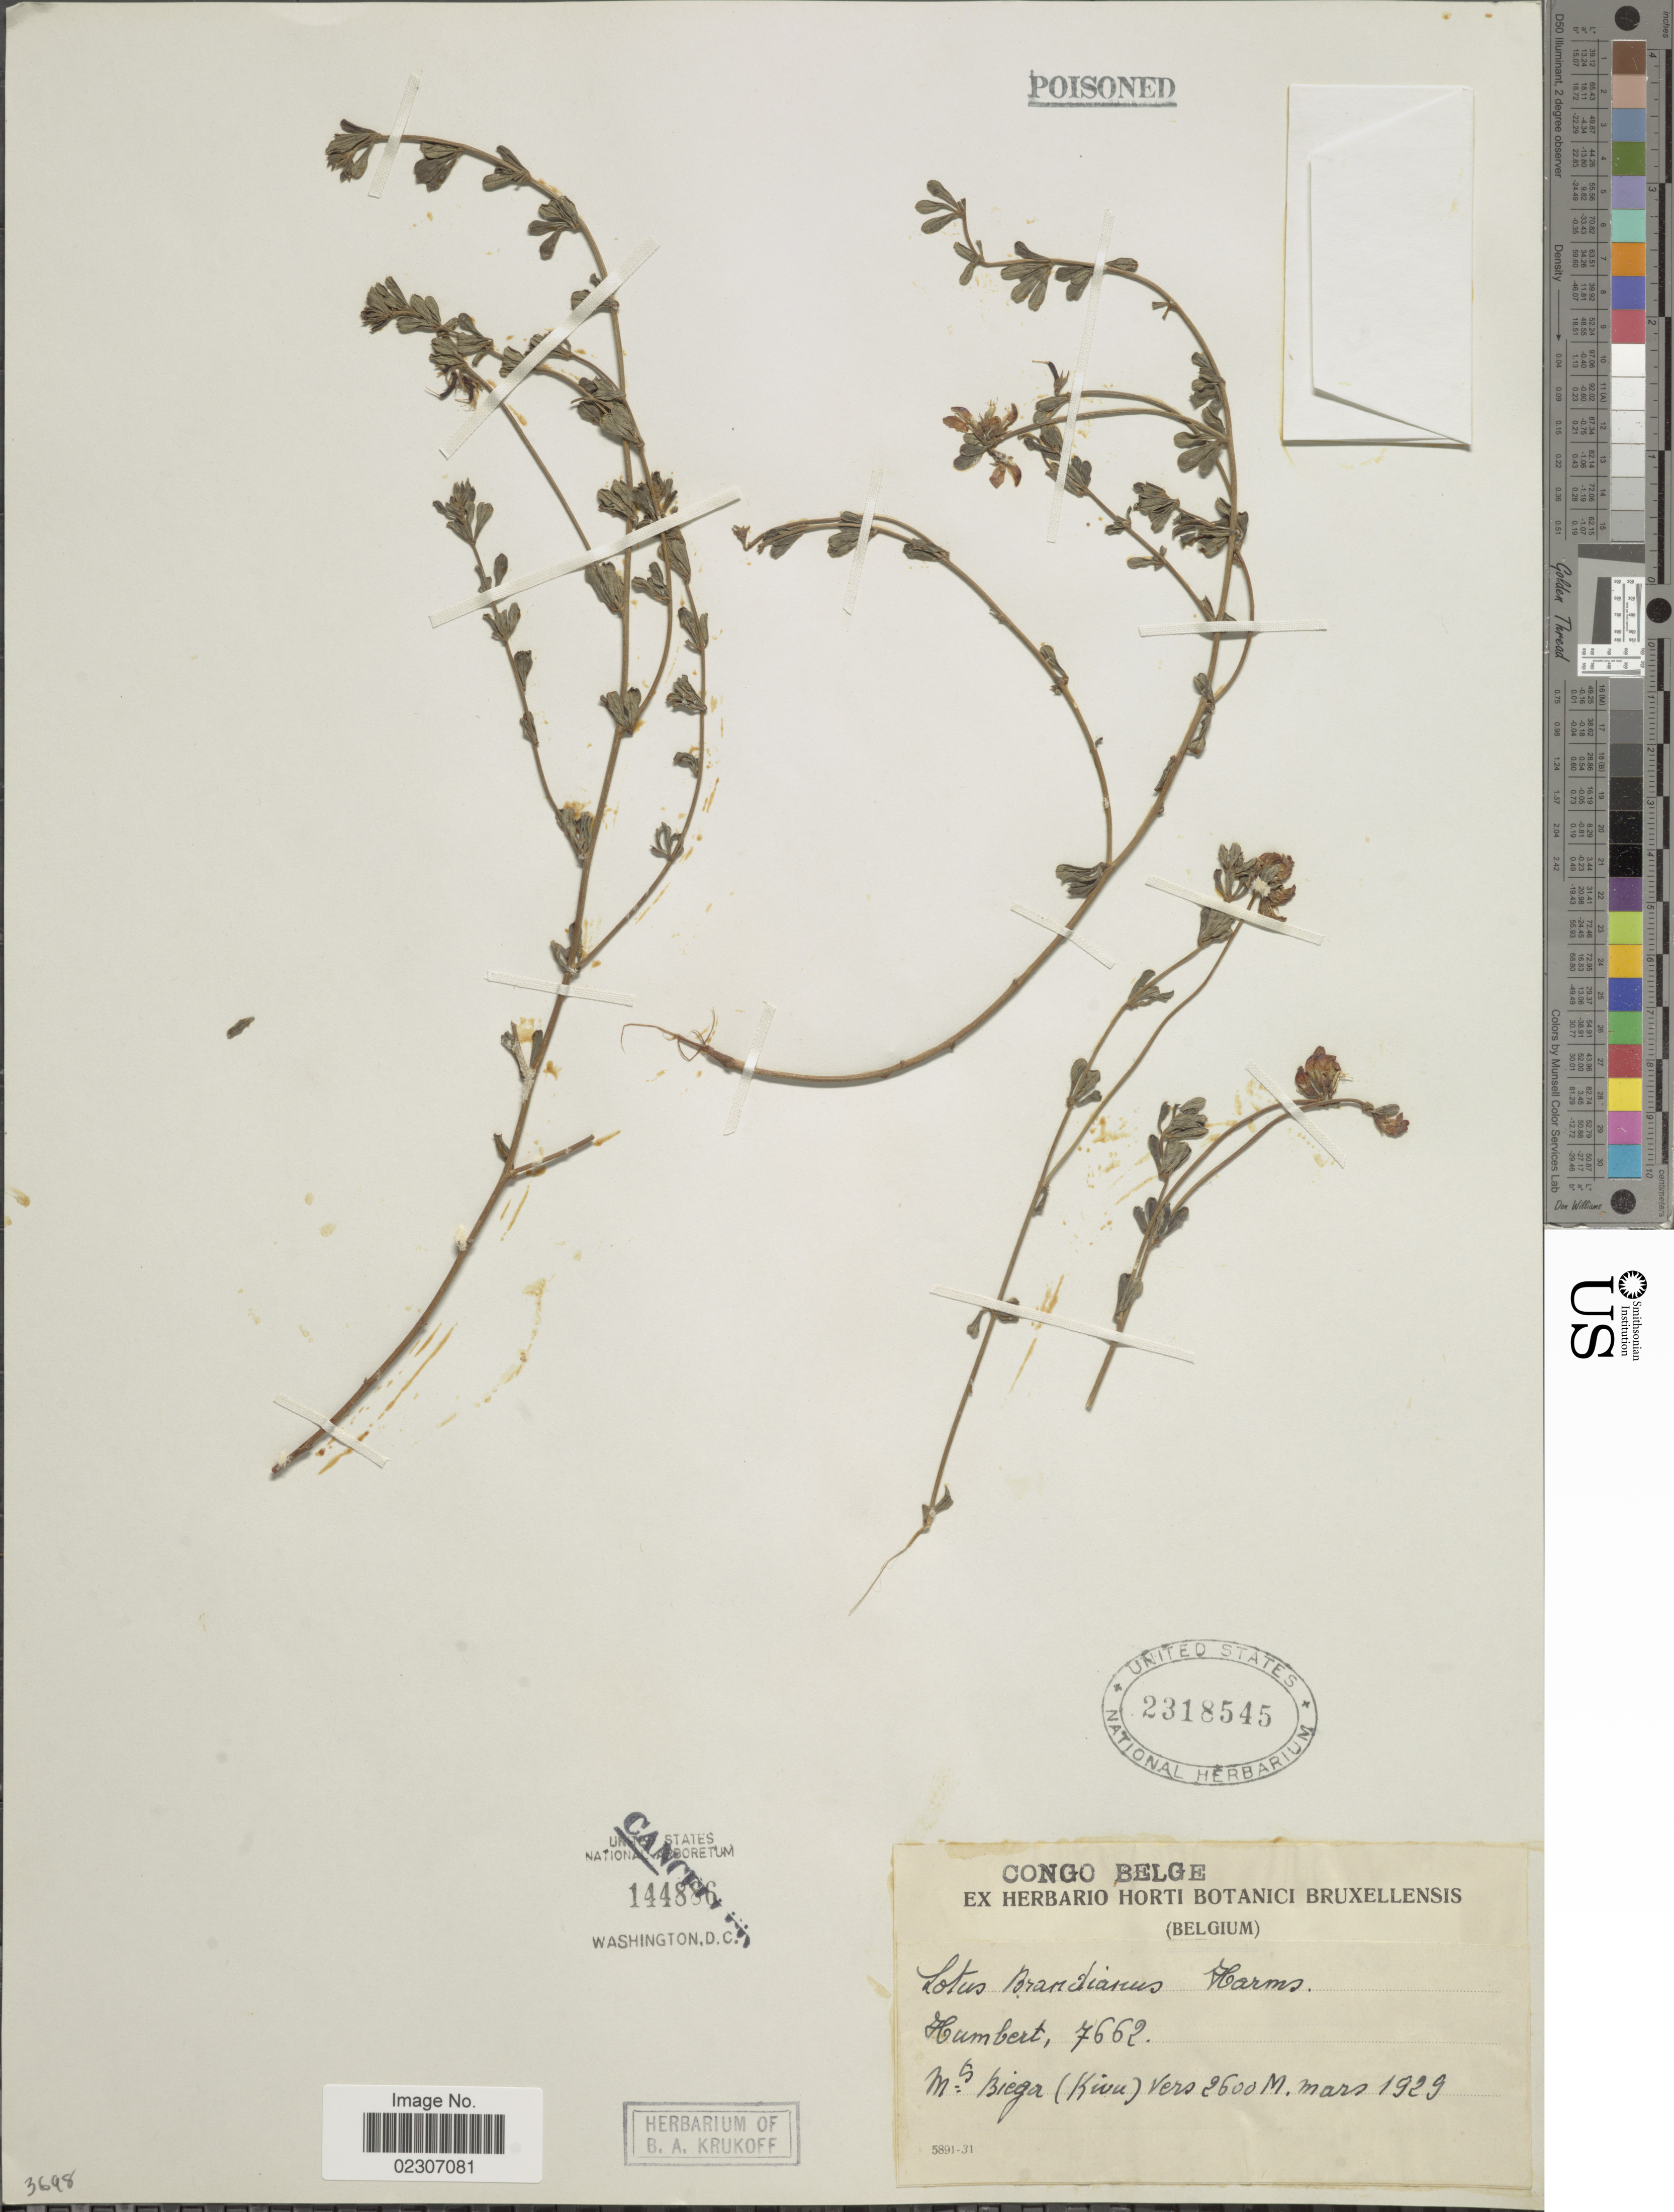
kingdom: Plantae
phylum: Tracheophyta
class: Magnoliopsida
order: Fabales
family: Fabaceae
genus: Lotus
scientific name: Lotus brandianus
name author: Harms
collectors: H. Humbert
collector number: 7662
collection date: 1929-03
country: Congo, Democratic Republic of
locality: Congo Belge, Mts Biega (Kivu)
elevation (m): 2600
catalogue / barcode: US 2318545